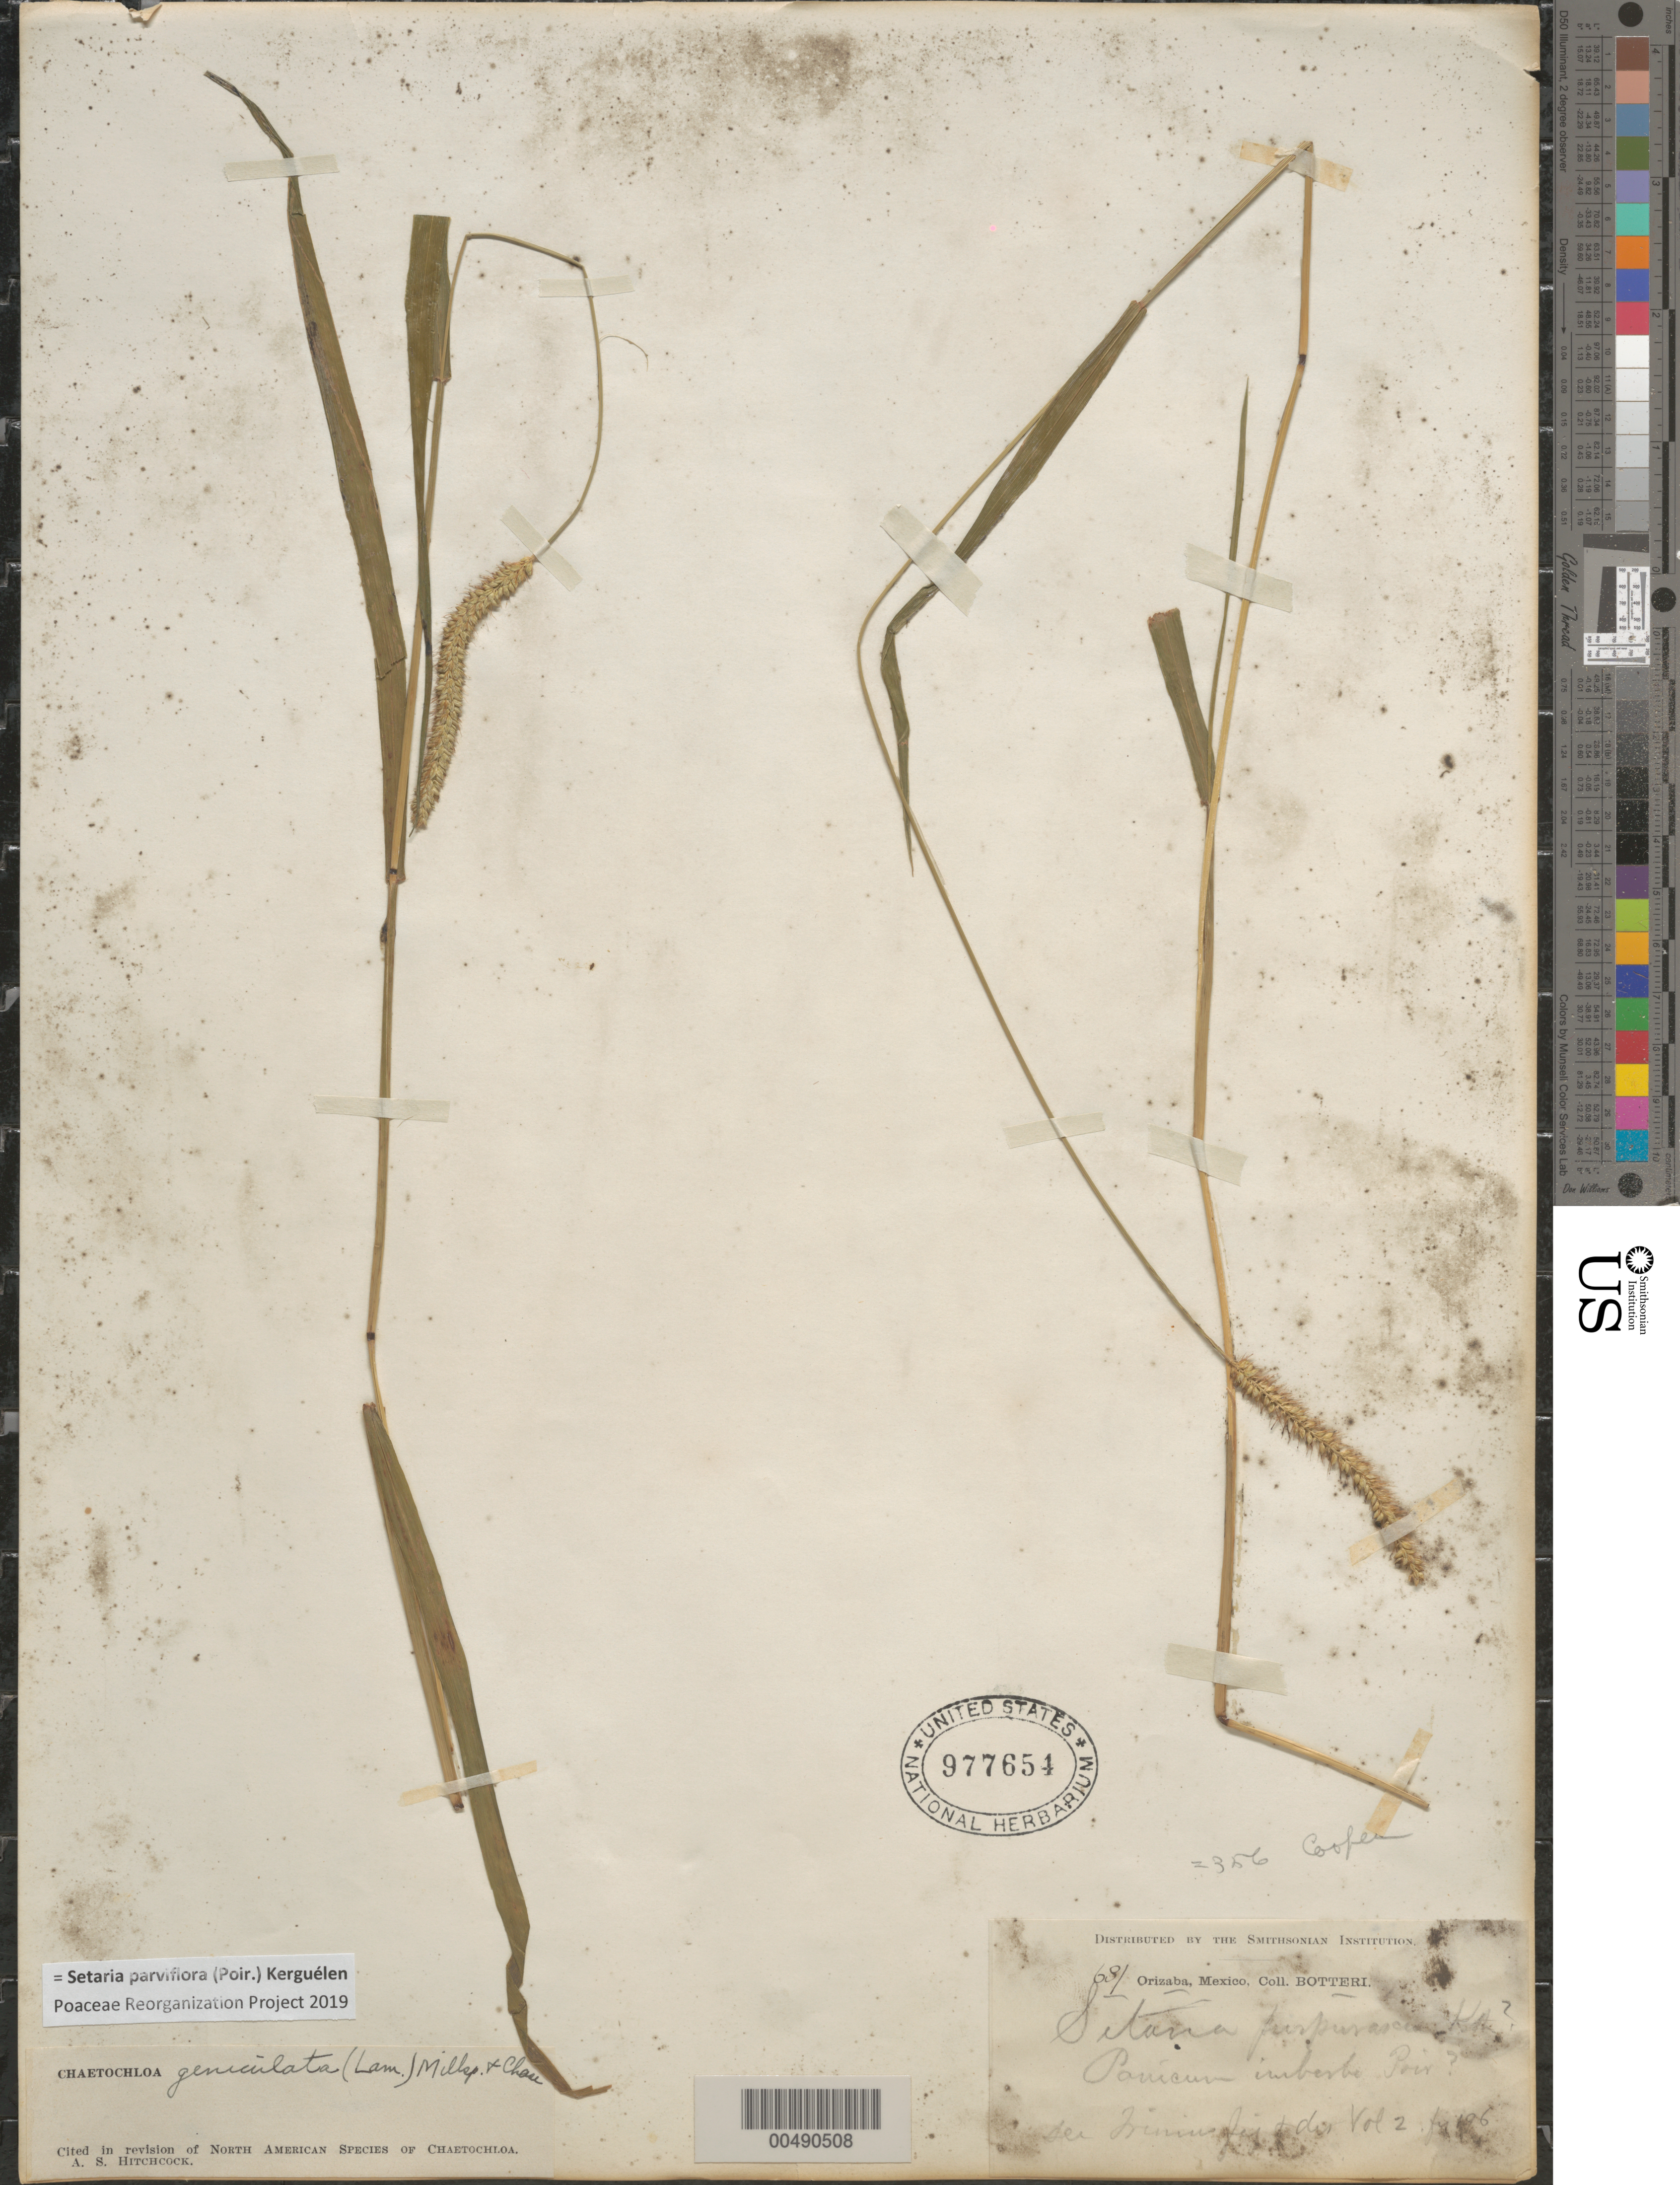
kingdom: Plantae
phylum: Tracheophyta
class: Liliopsida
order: Poales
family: Poaceae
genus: Setaria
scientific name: Setaria parviflora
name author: (Poir.) Kerguélen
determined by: Poaceae Reorganization Project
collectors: -. Botteri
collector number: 681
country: Mexico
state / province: Veracruz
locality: Orizaba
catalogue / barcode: US 977654